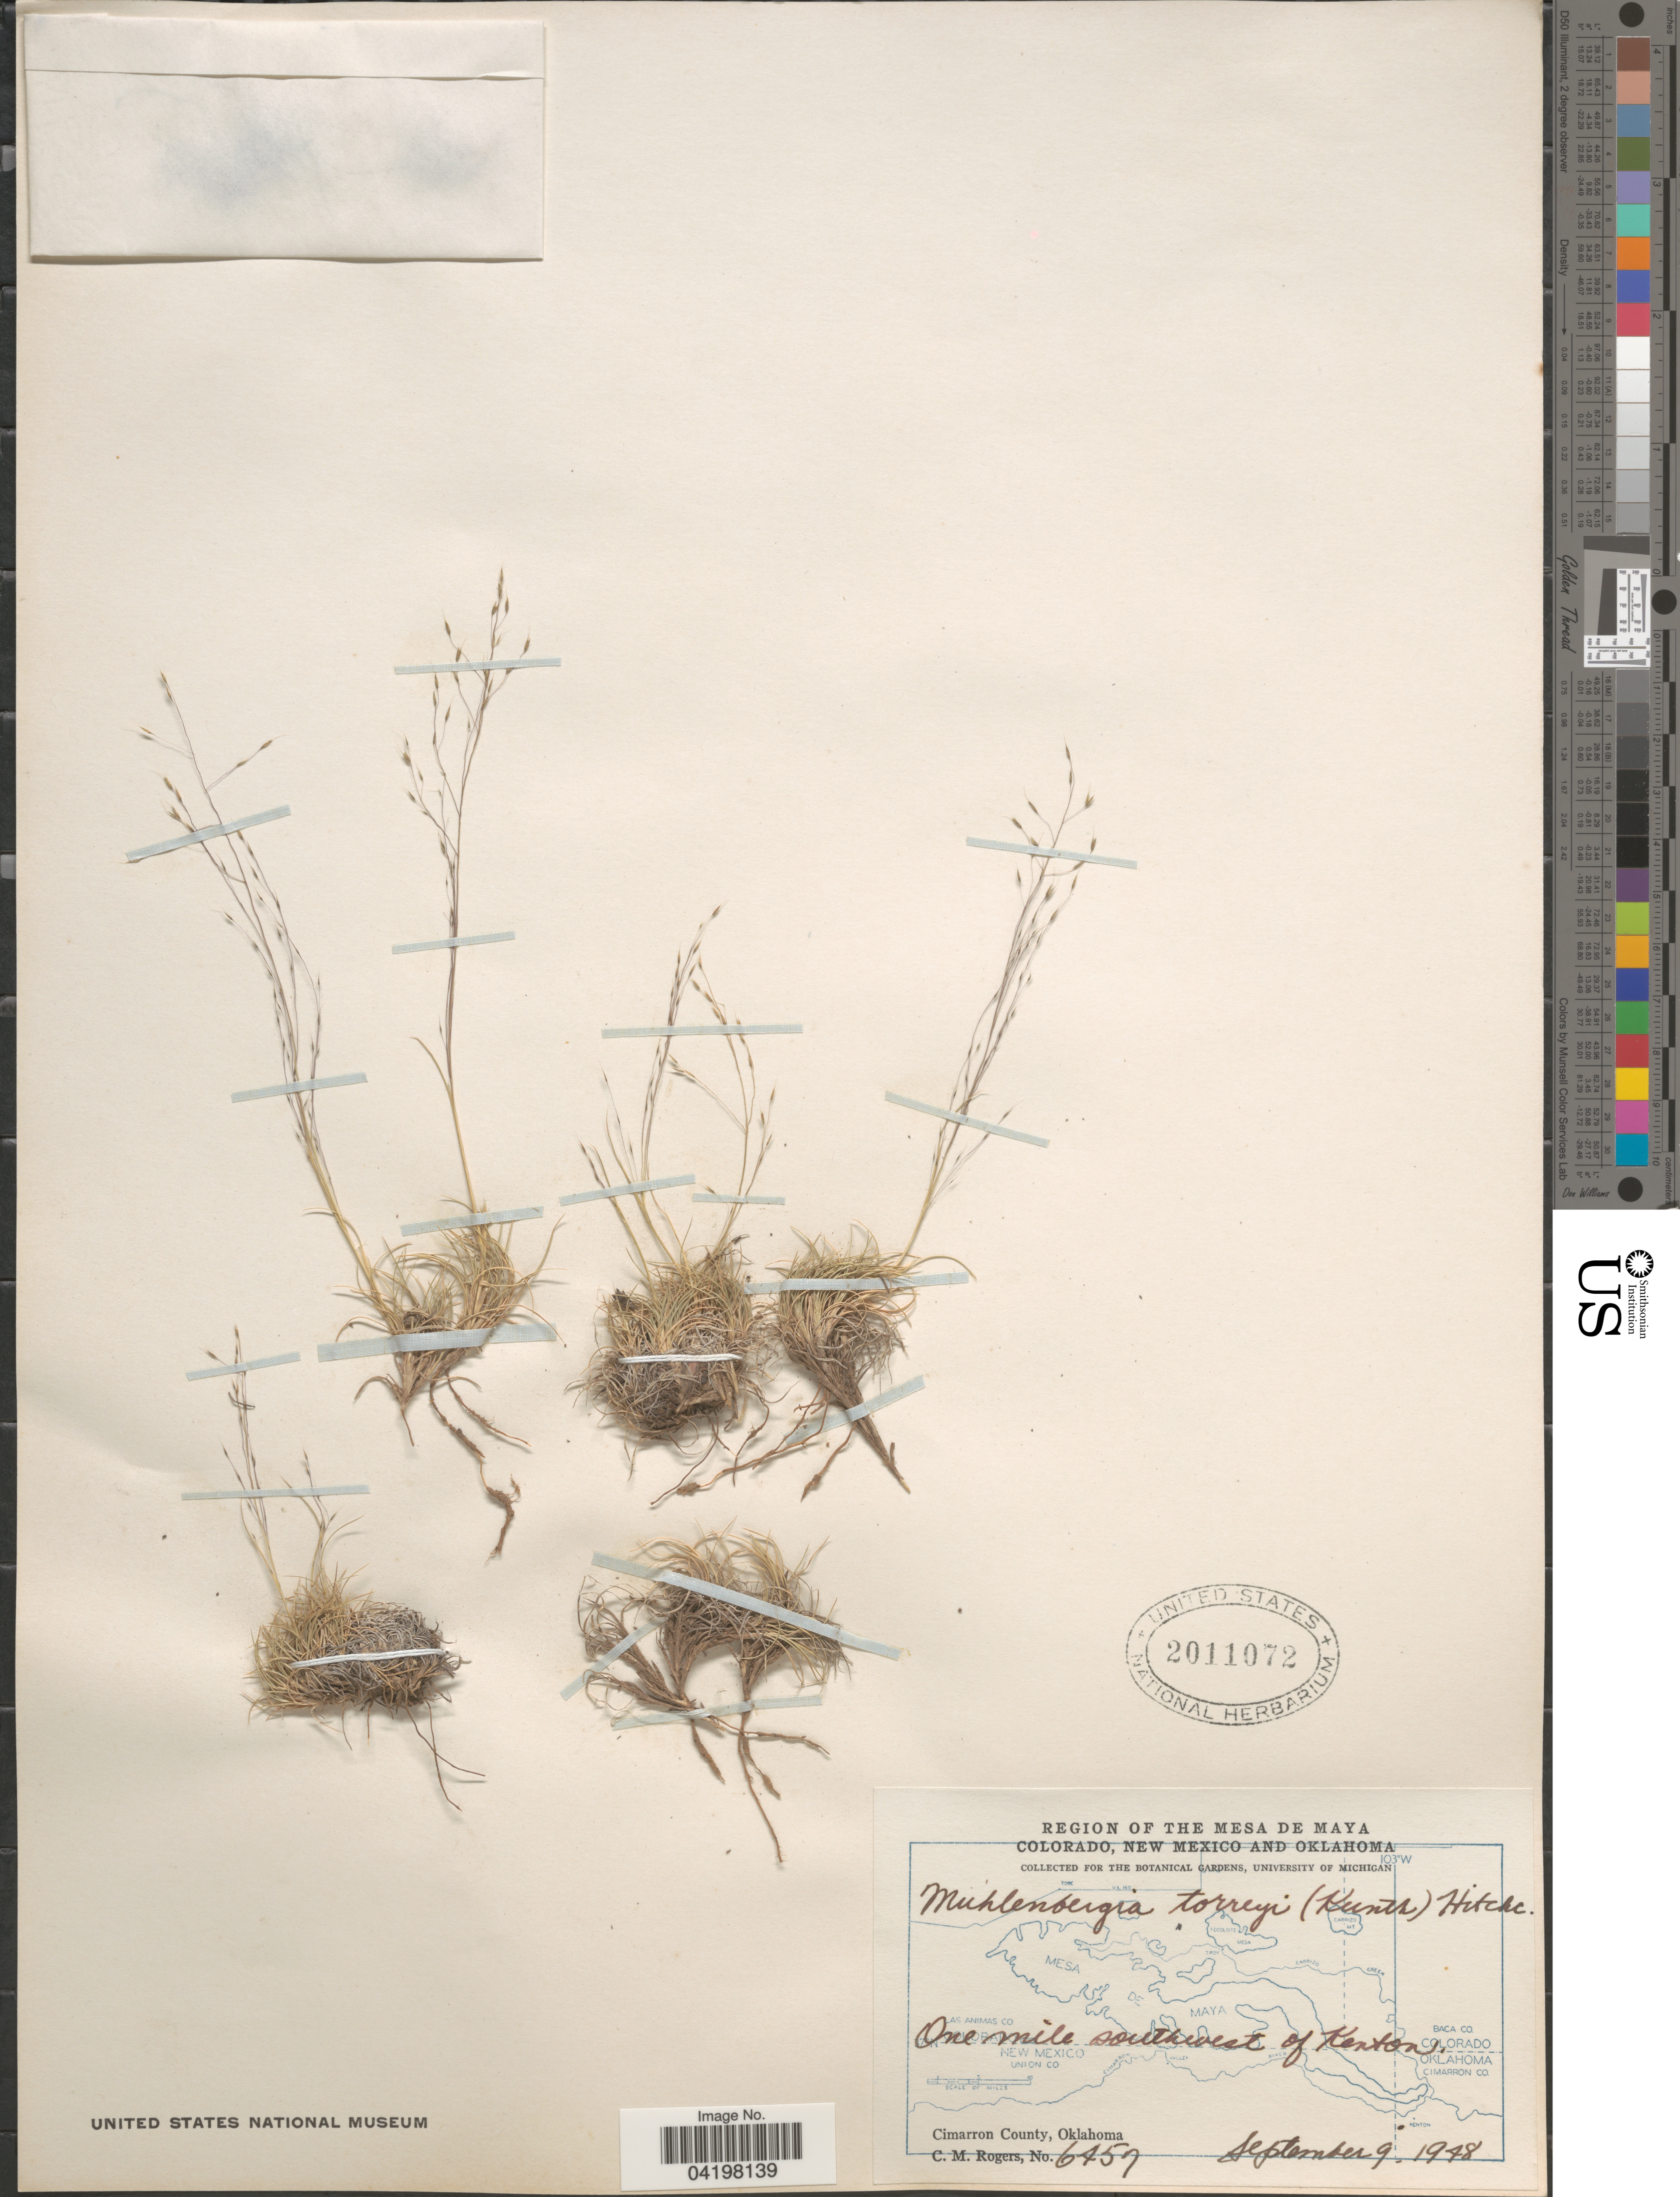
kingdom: Plantae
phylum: Tracheophyta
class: Liliopsida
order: Poales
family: Poaceae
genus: Muhlenbergia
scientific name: Muhlenbergia torreyi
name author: (Kunth) Hitchc. ex Bush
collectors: C. M. Rogers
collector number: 6457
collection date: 1948-09-09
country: United States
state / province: Oklahoma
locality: Region of the Mesa de Maya. One mile southwest of Kenton. Cimarron County.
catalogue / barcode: US 2011072